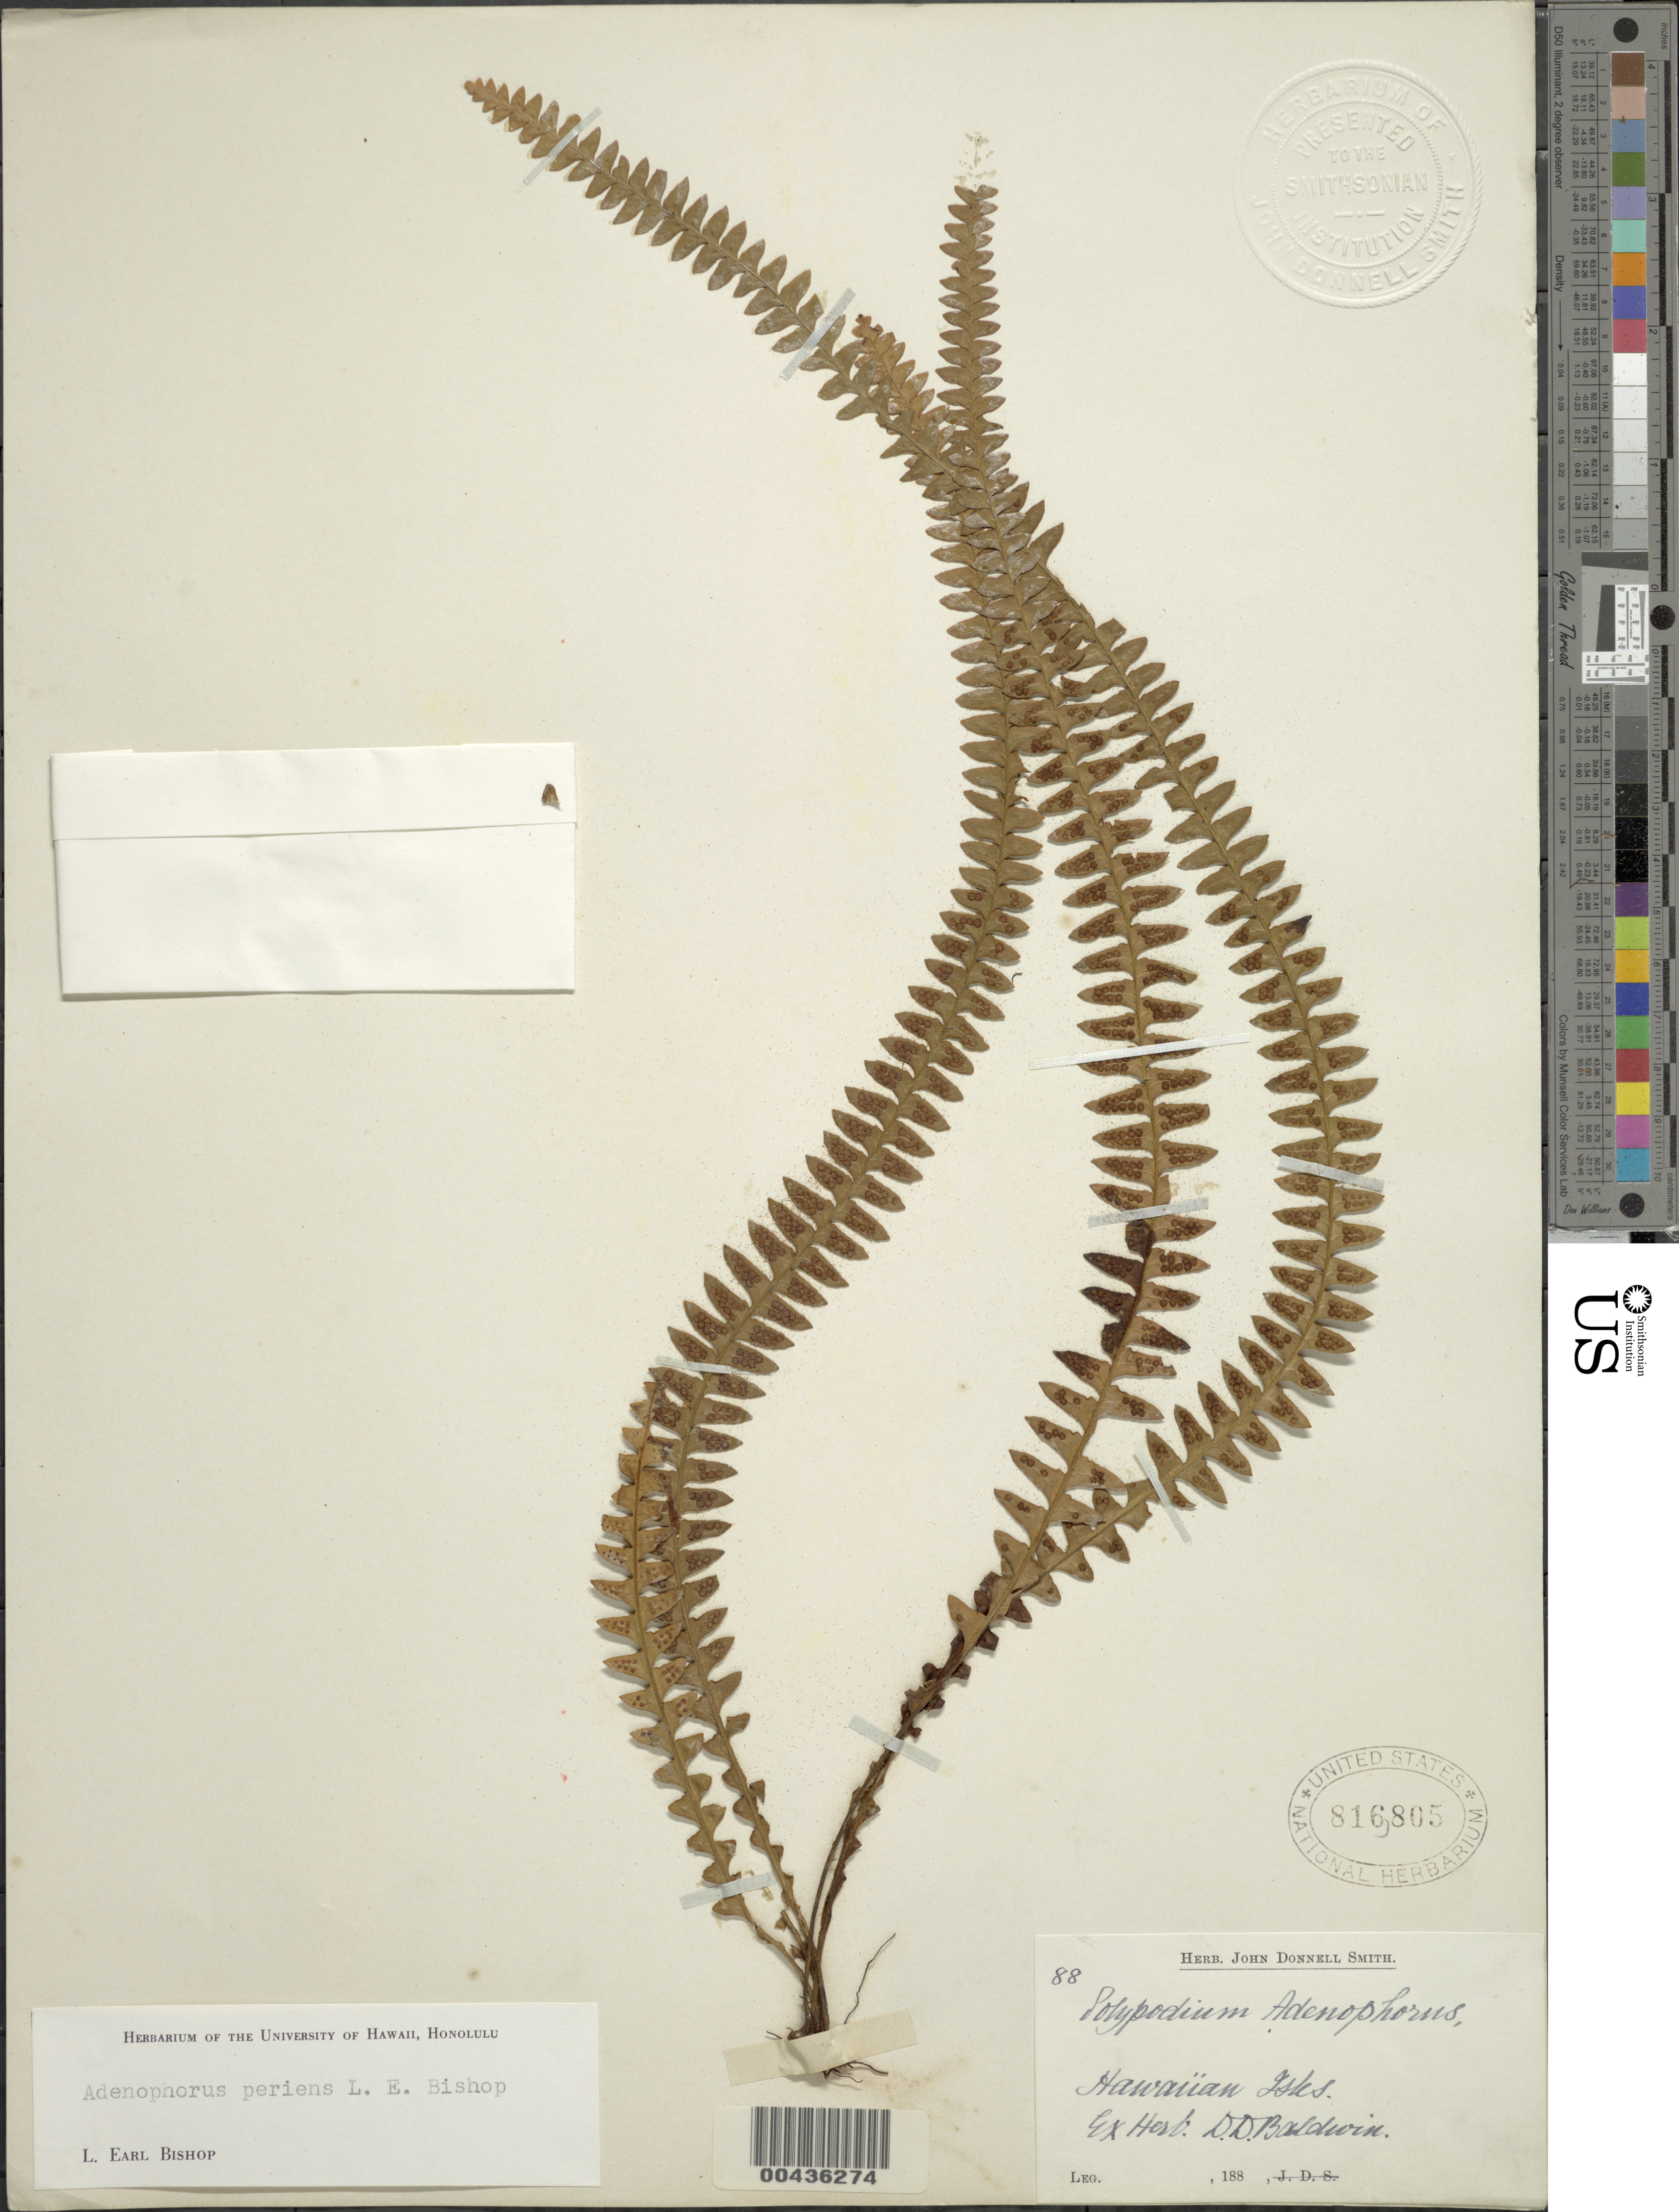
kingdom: Plantae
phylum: Tracheophyta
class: Polypodiopsida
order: Polypodiales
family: Polypodiaceae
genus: Adenophorus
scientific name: Adenophorus periens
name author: L.E. Bishop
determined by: Bishop, L. E.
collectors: D. Baldwin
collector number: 88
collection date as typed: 188-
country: United States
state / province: Hawaii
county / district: Hawaii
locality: Hawaiian Isles.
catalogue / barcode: US 816805